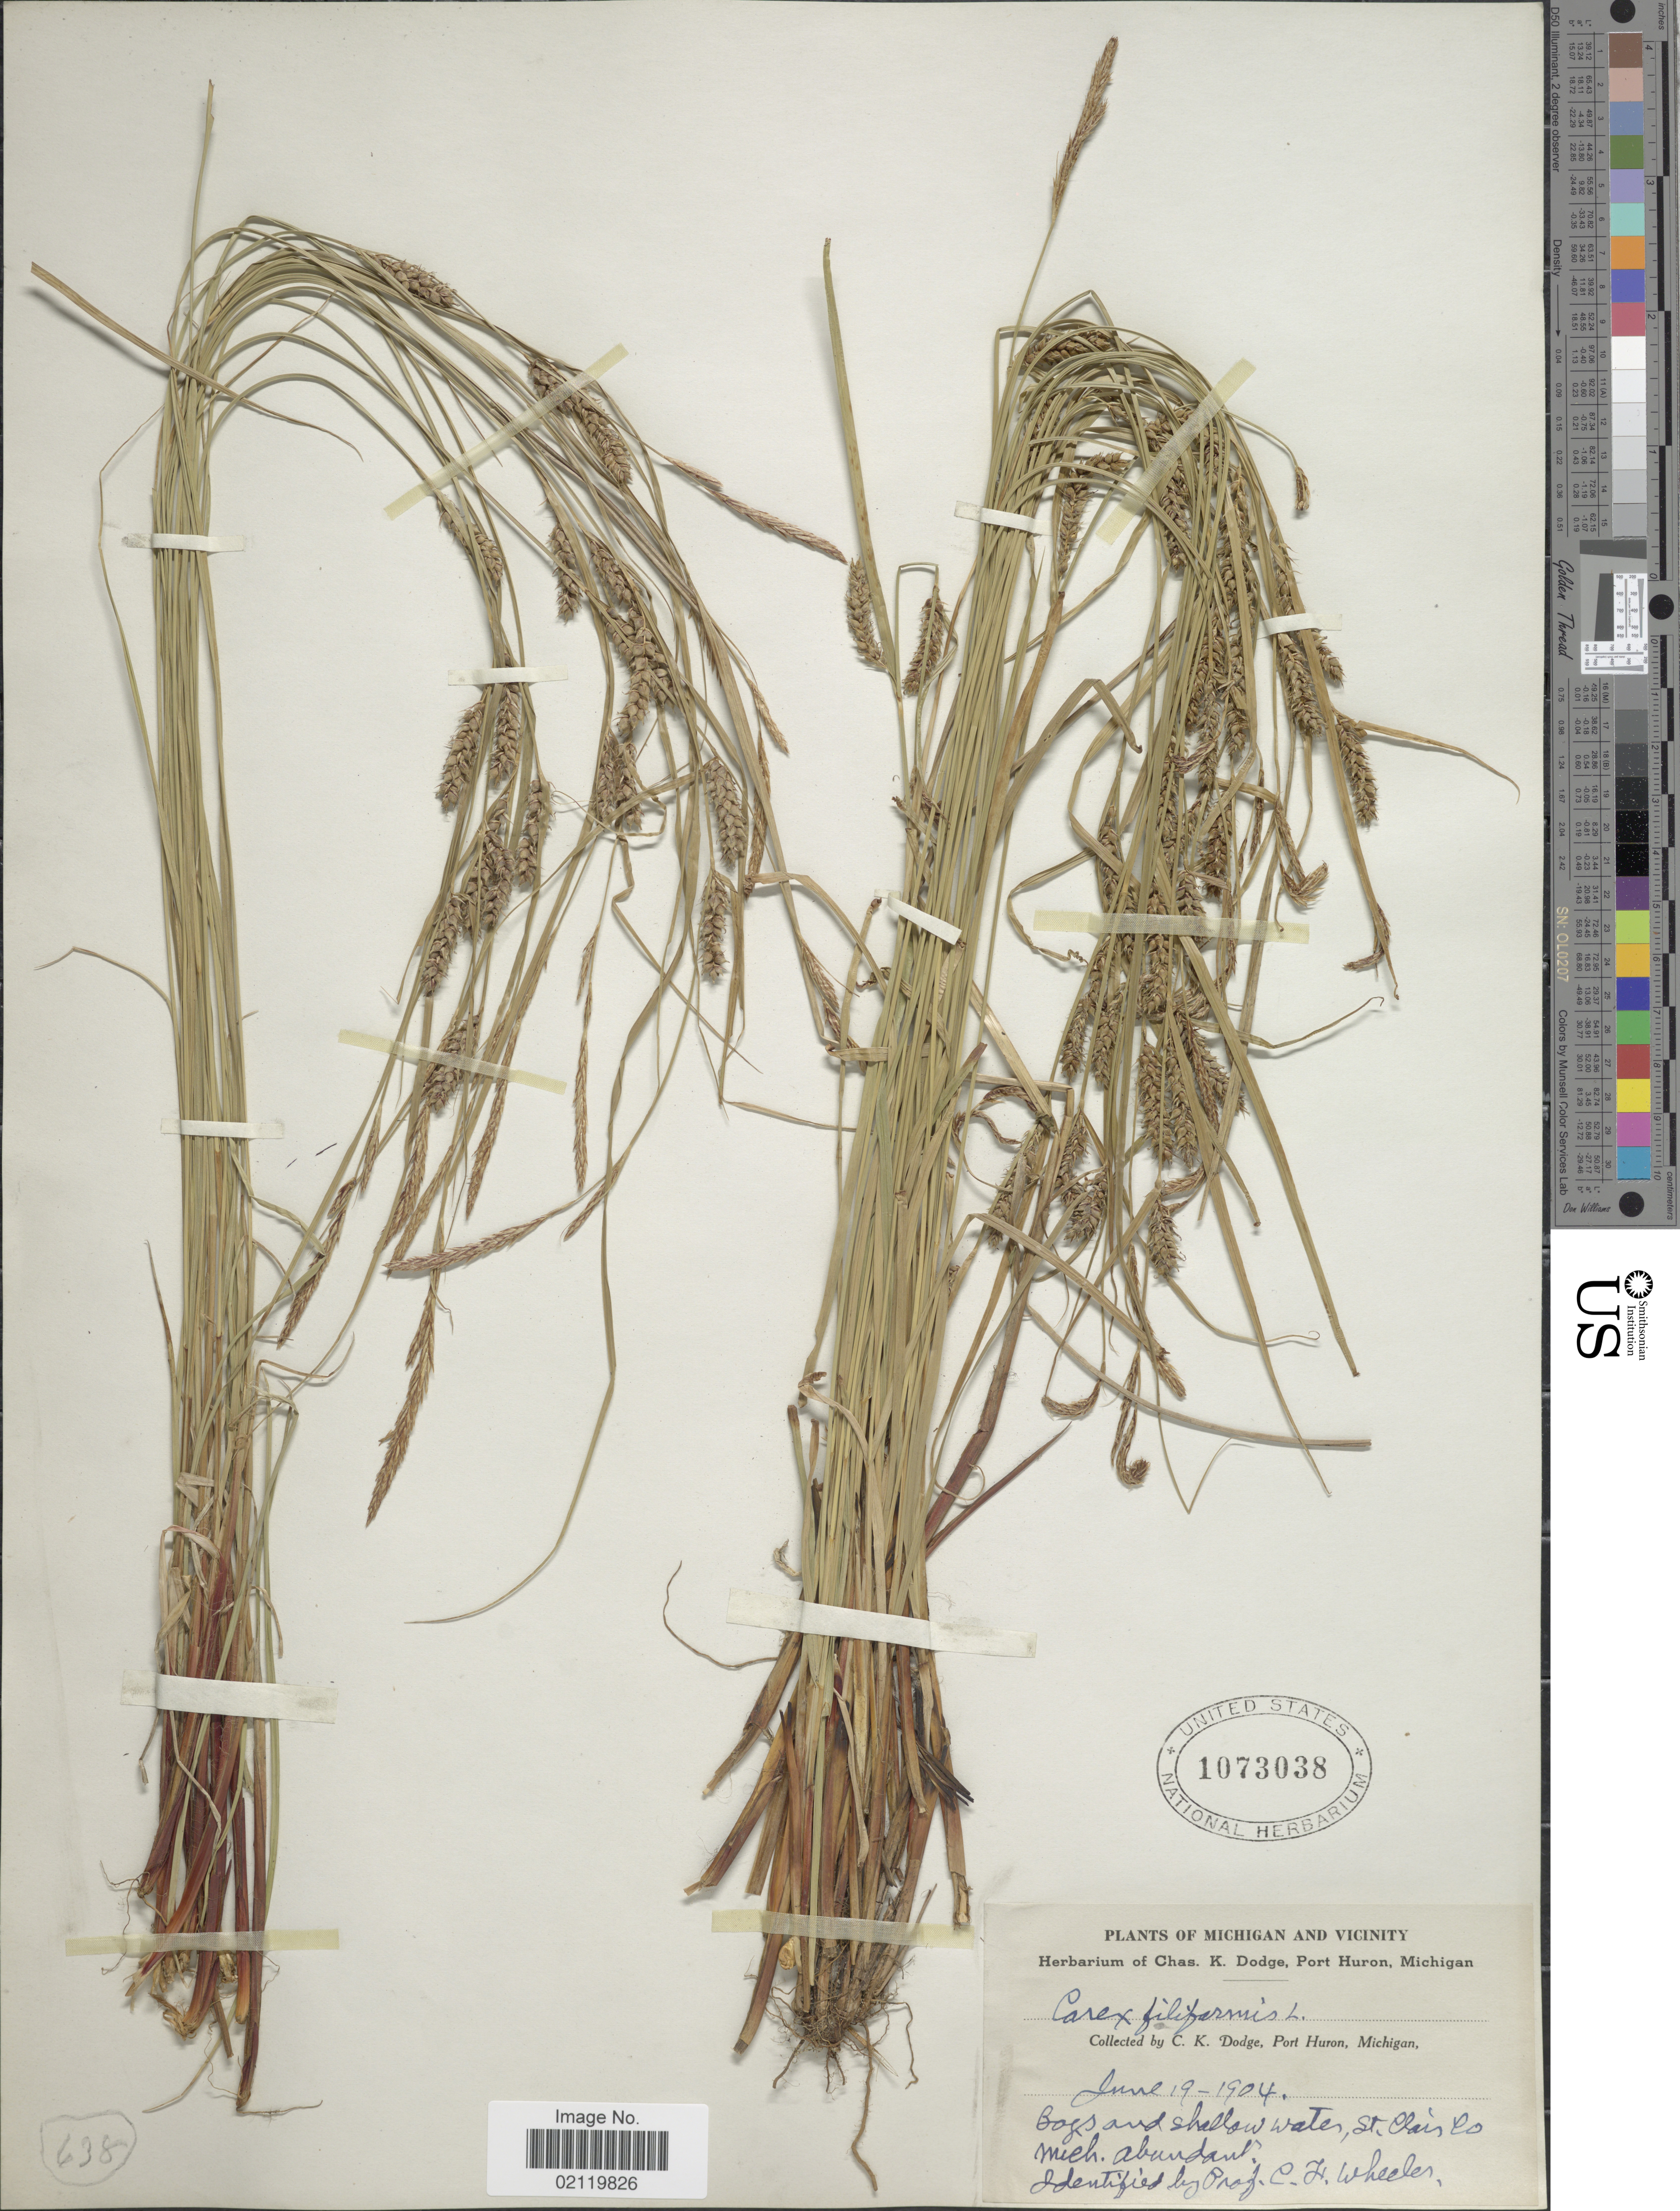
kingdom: Plantae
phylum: Tracheophyta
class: Liliopsida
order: Poales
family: Cyperaceae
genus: Carex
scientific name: Carex lasiocarpa var. americana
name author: Fernald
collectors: C. Dodge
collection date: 1904-06-19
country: United States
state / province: Michigan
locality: Michigan and vicinity. St. Clair Co.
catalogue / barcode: US 1073038